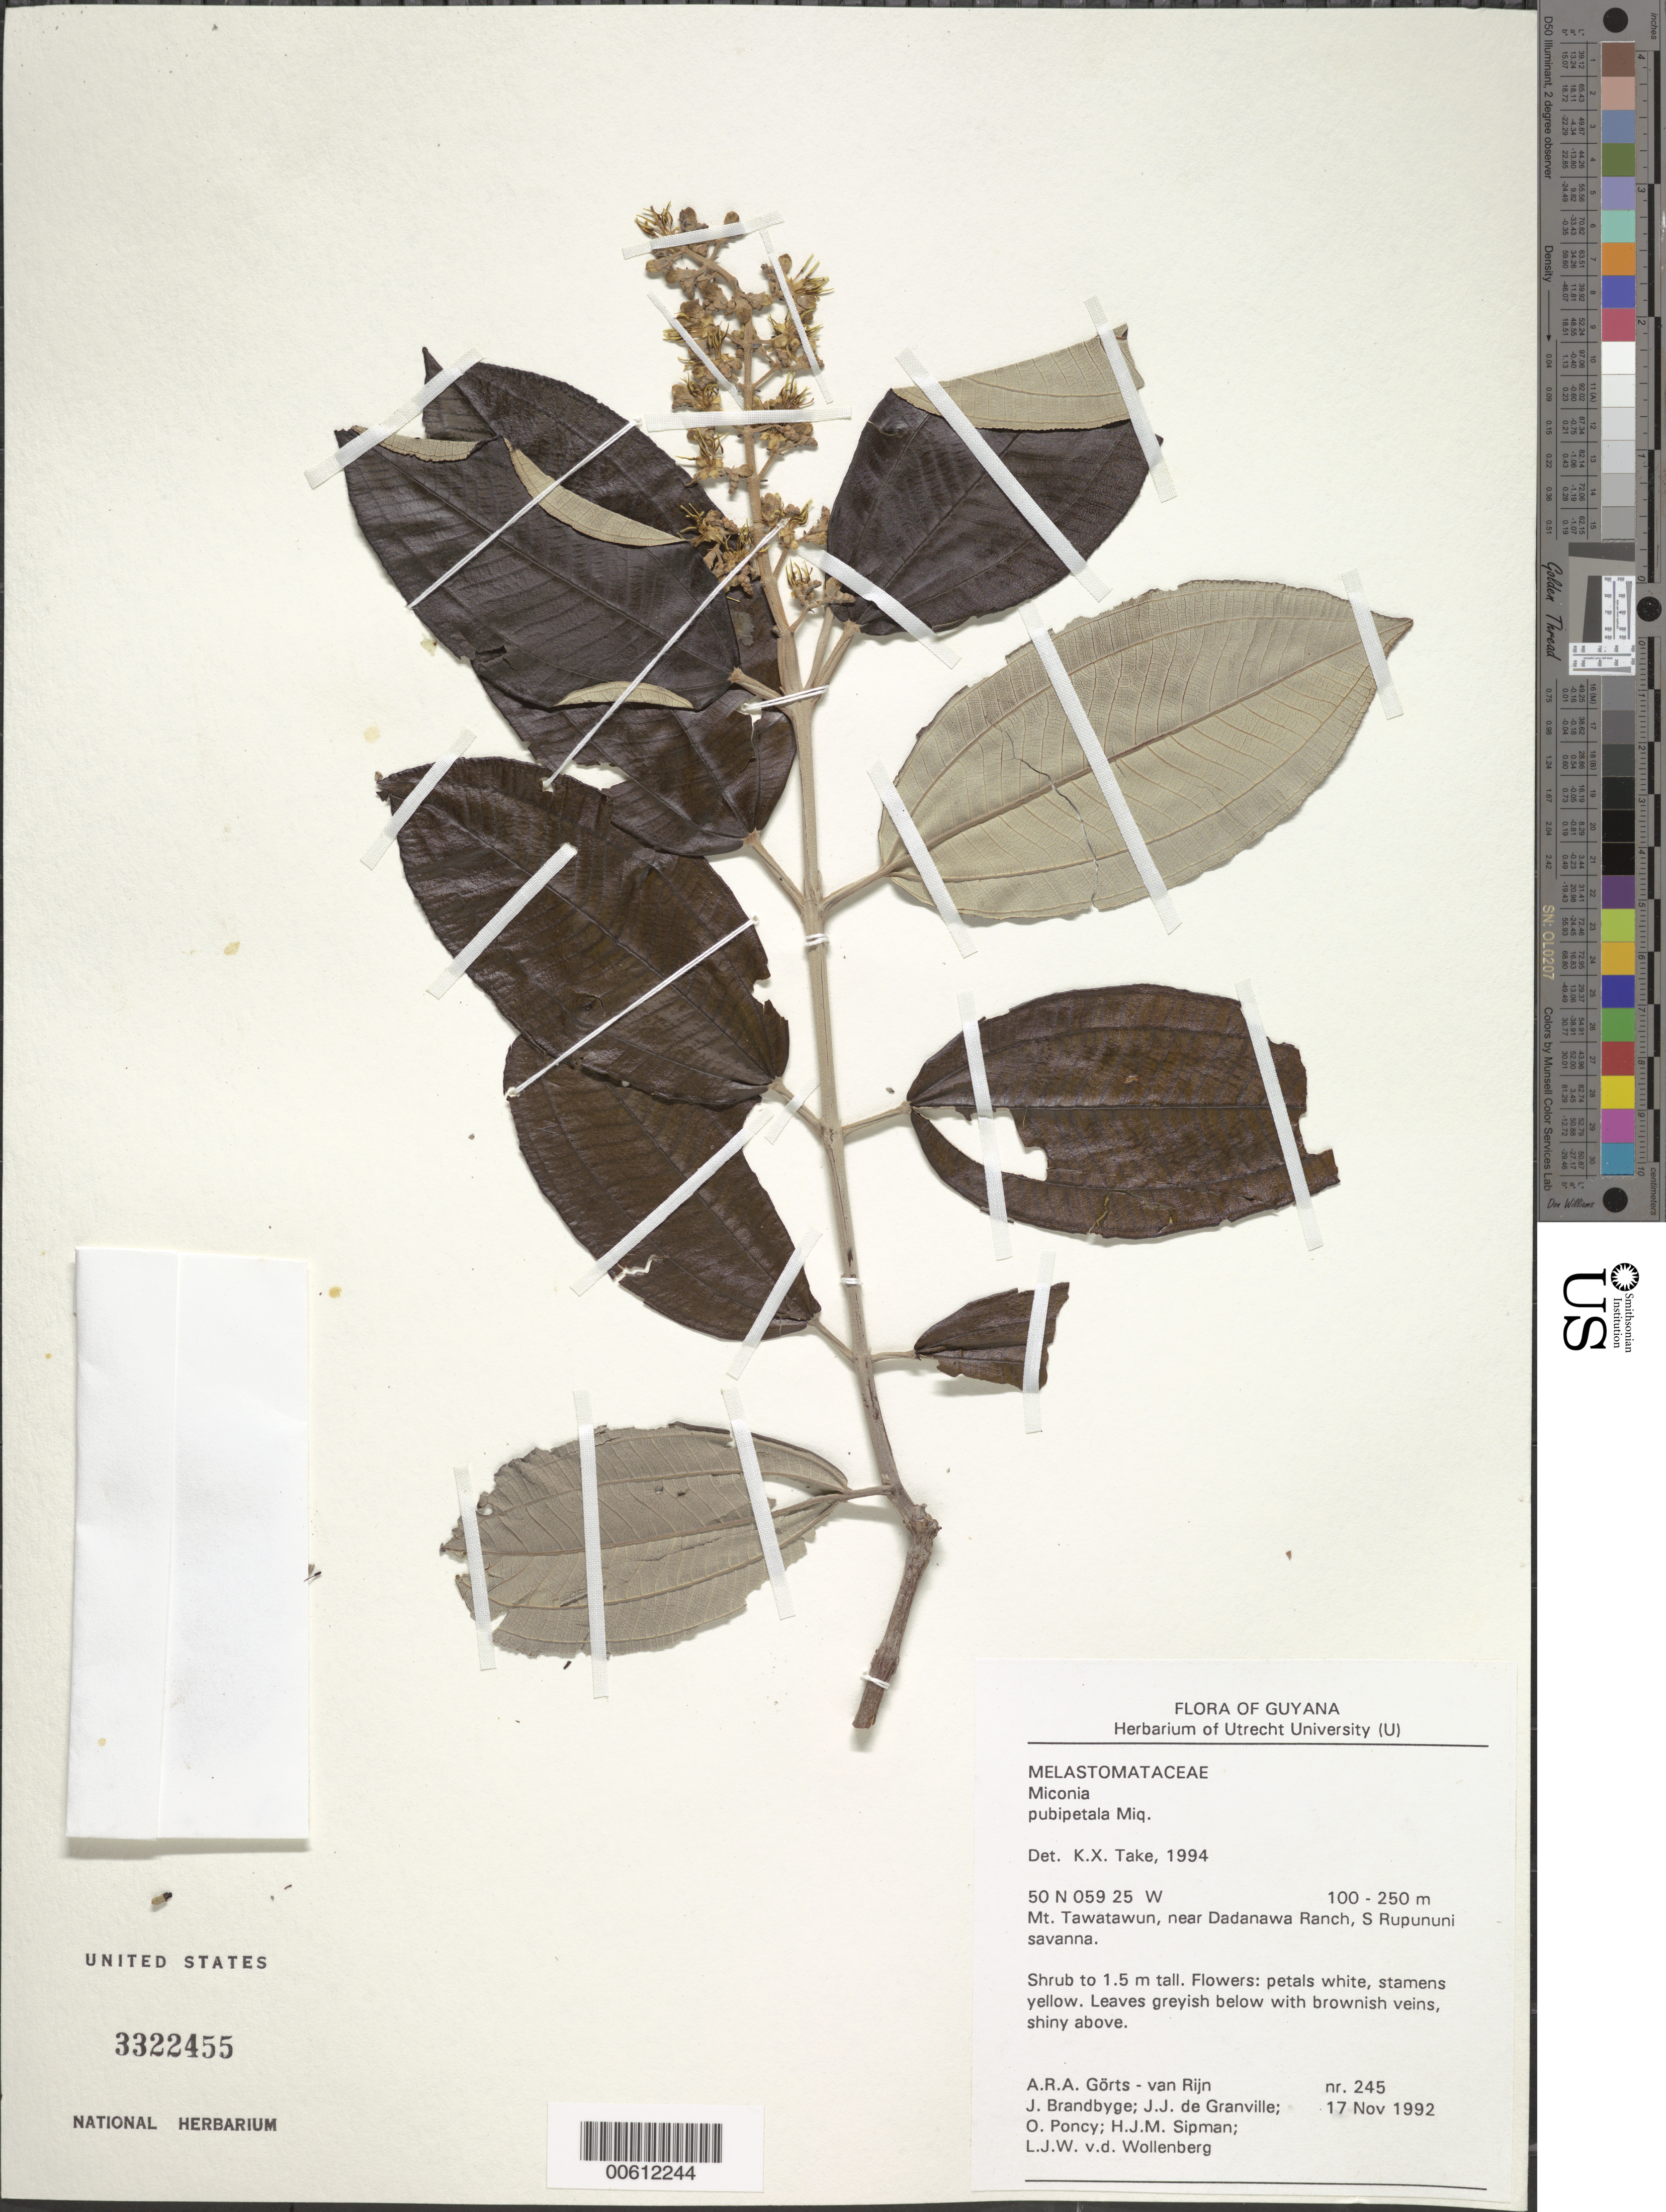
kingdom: Plantae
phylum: Tracheophyta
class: Magnoliopsida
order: Myrtales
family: Melastomataceae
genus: Miconia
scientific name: Miconia pubipetala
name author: Miq.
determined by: Take, K. X.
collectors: A. .R. A. Görts-van Rijn, J. Brandbyge, J.-J. de Granville, O. Poncy, H. J. M. Sipman & L. van der Wollenberg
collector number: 245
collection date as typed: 17-Nov-92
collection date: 1992-11-17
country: Guyana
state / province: U. Takutu-U. Essequibo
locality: Dadanawa Ranch, vic. Mt. Tawatawun, S. Rupununi Savanna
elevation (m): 100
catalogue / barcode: US 3322455